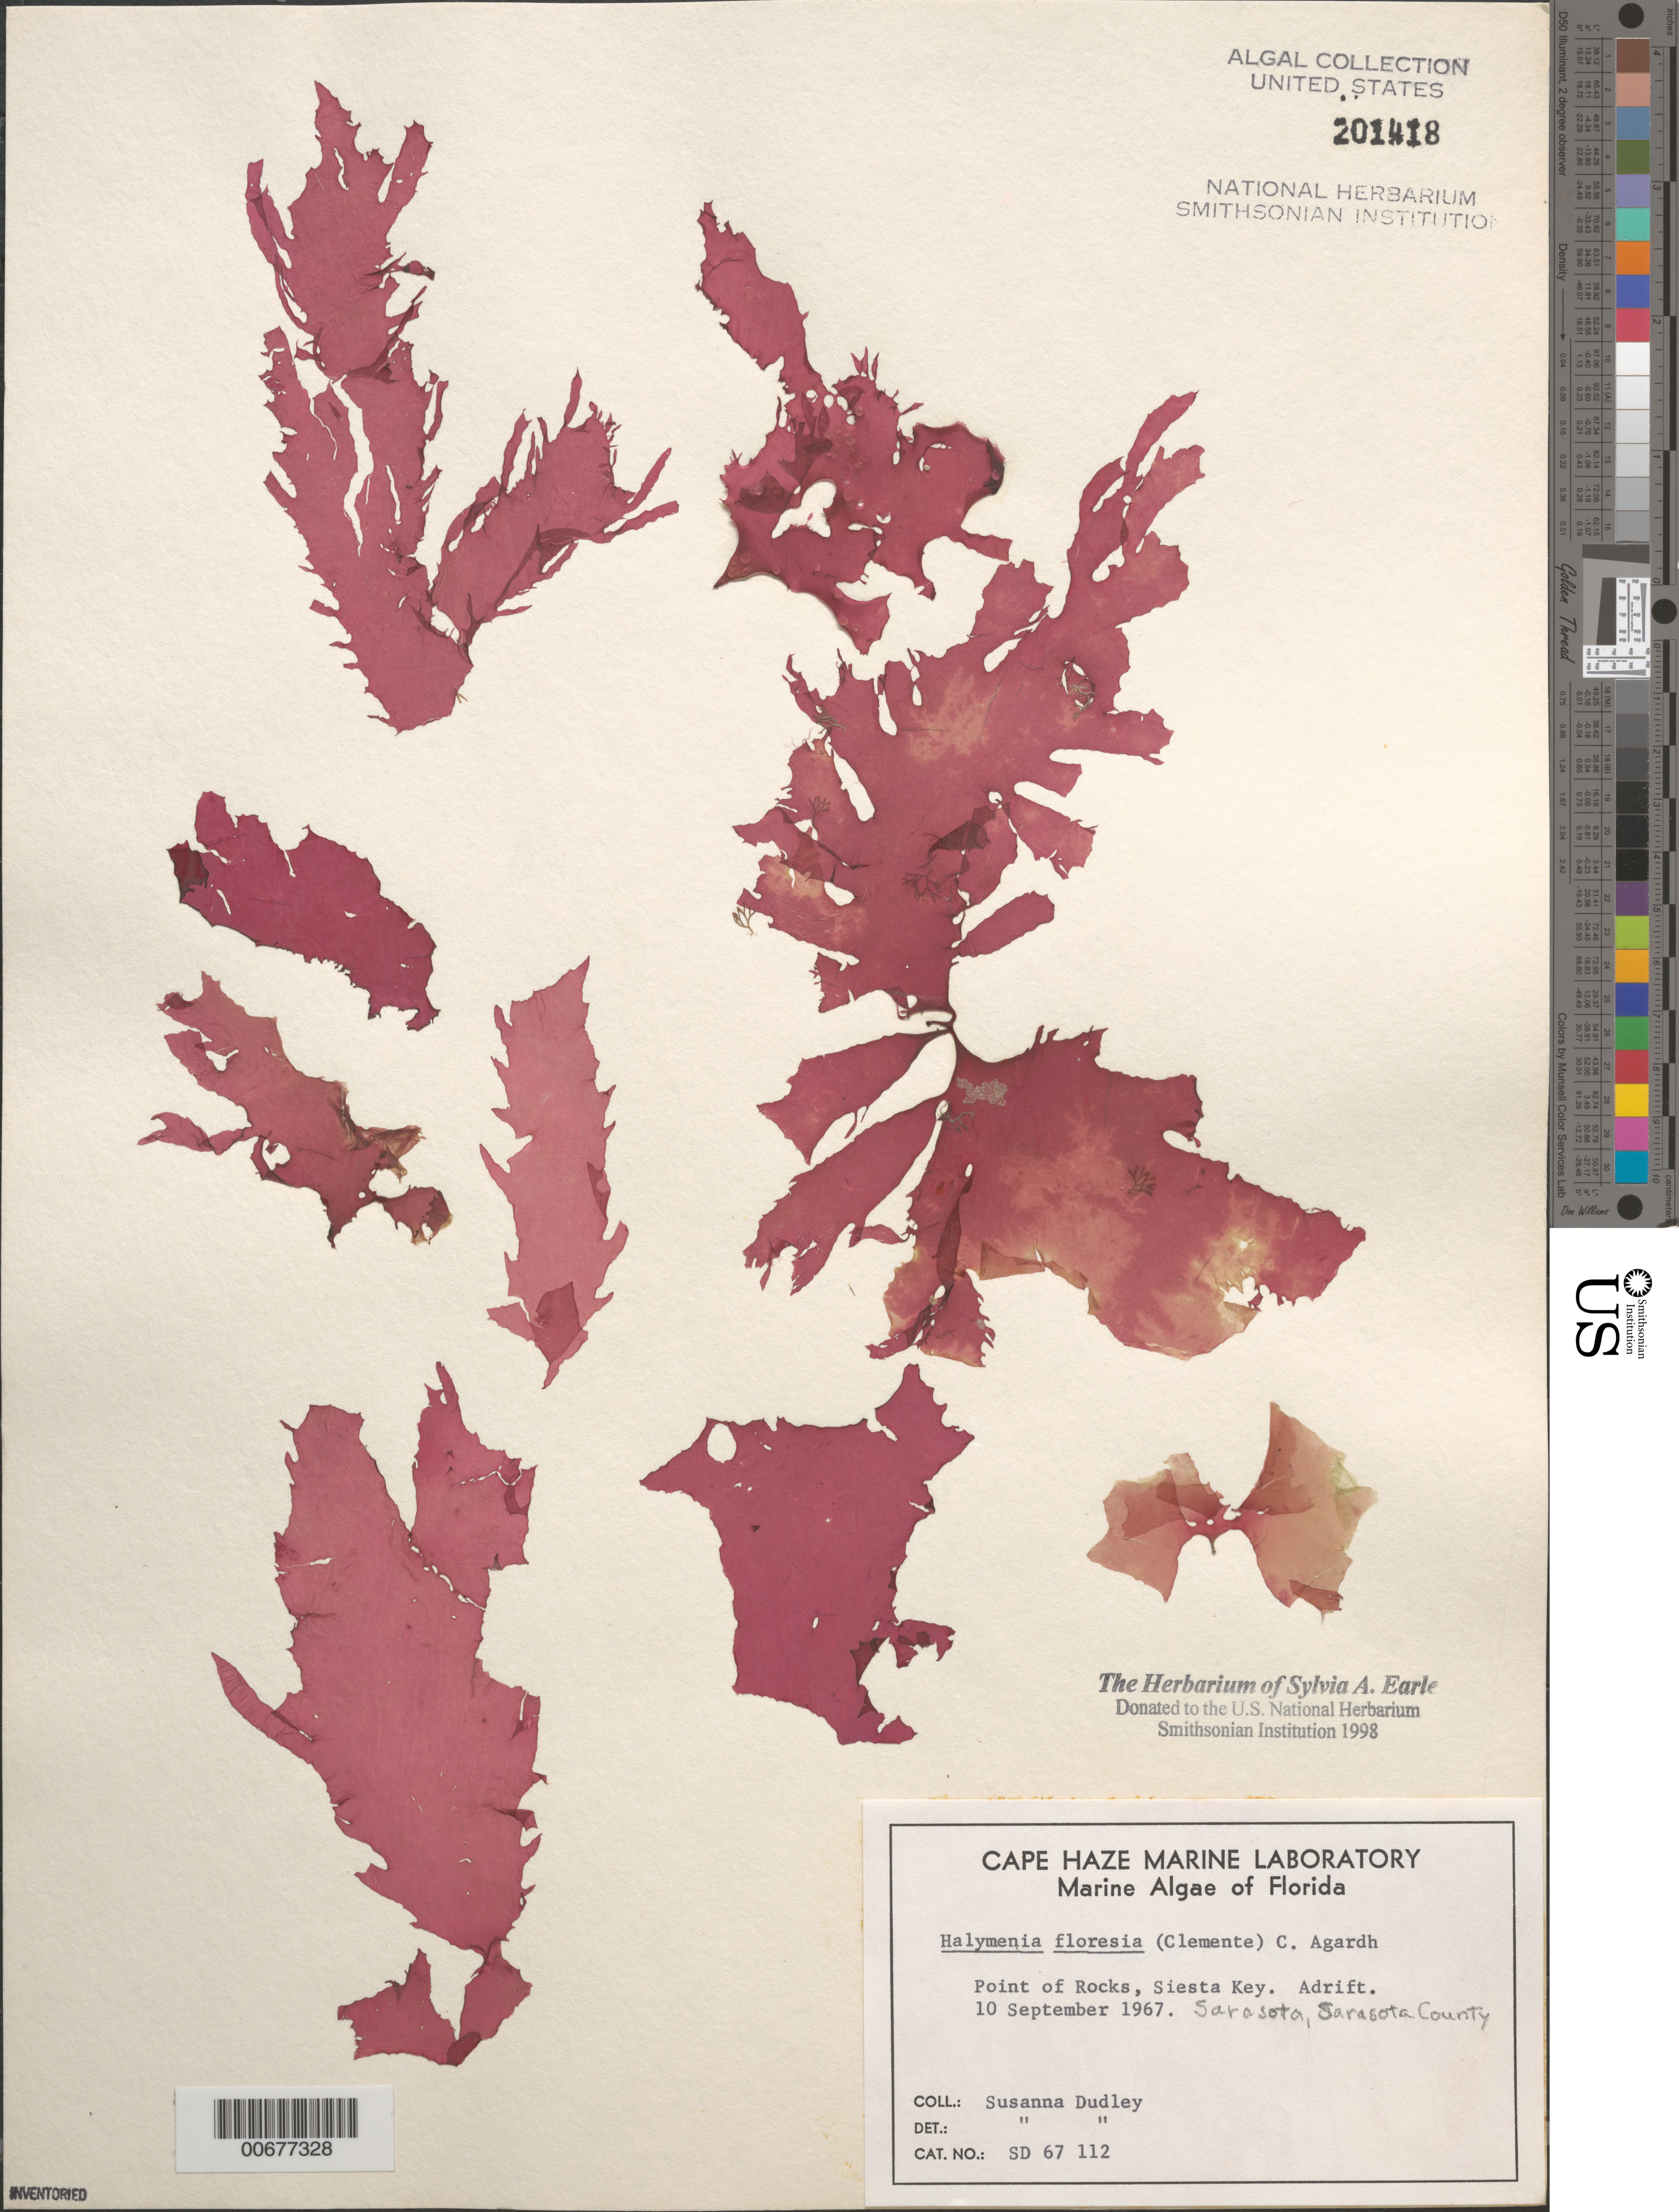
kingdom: Plantae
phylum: Rhodophyta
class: Florideophyceae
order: Halymeniales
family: Halymeniaceae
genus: Halymenia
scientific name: Halymenia floresii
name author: (Clemente) C. Agardh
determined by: Dudley, S.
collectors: S. Dudley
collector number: SD 67 112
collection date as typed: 10 Sep 1967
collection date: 1967-09-10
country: United States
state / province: Florida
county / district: Sarasota County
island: Siesta Key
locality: Point of Rocks, Sarasota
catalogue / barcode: US 201418